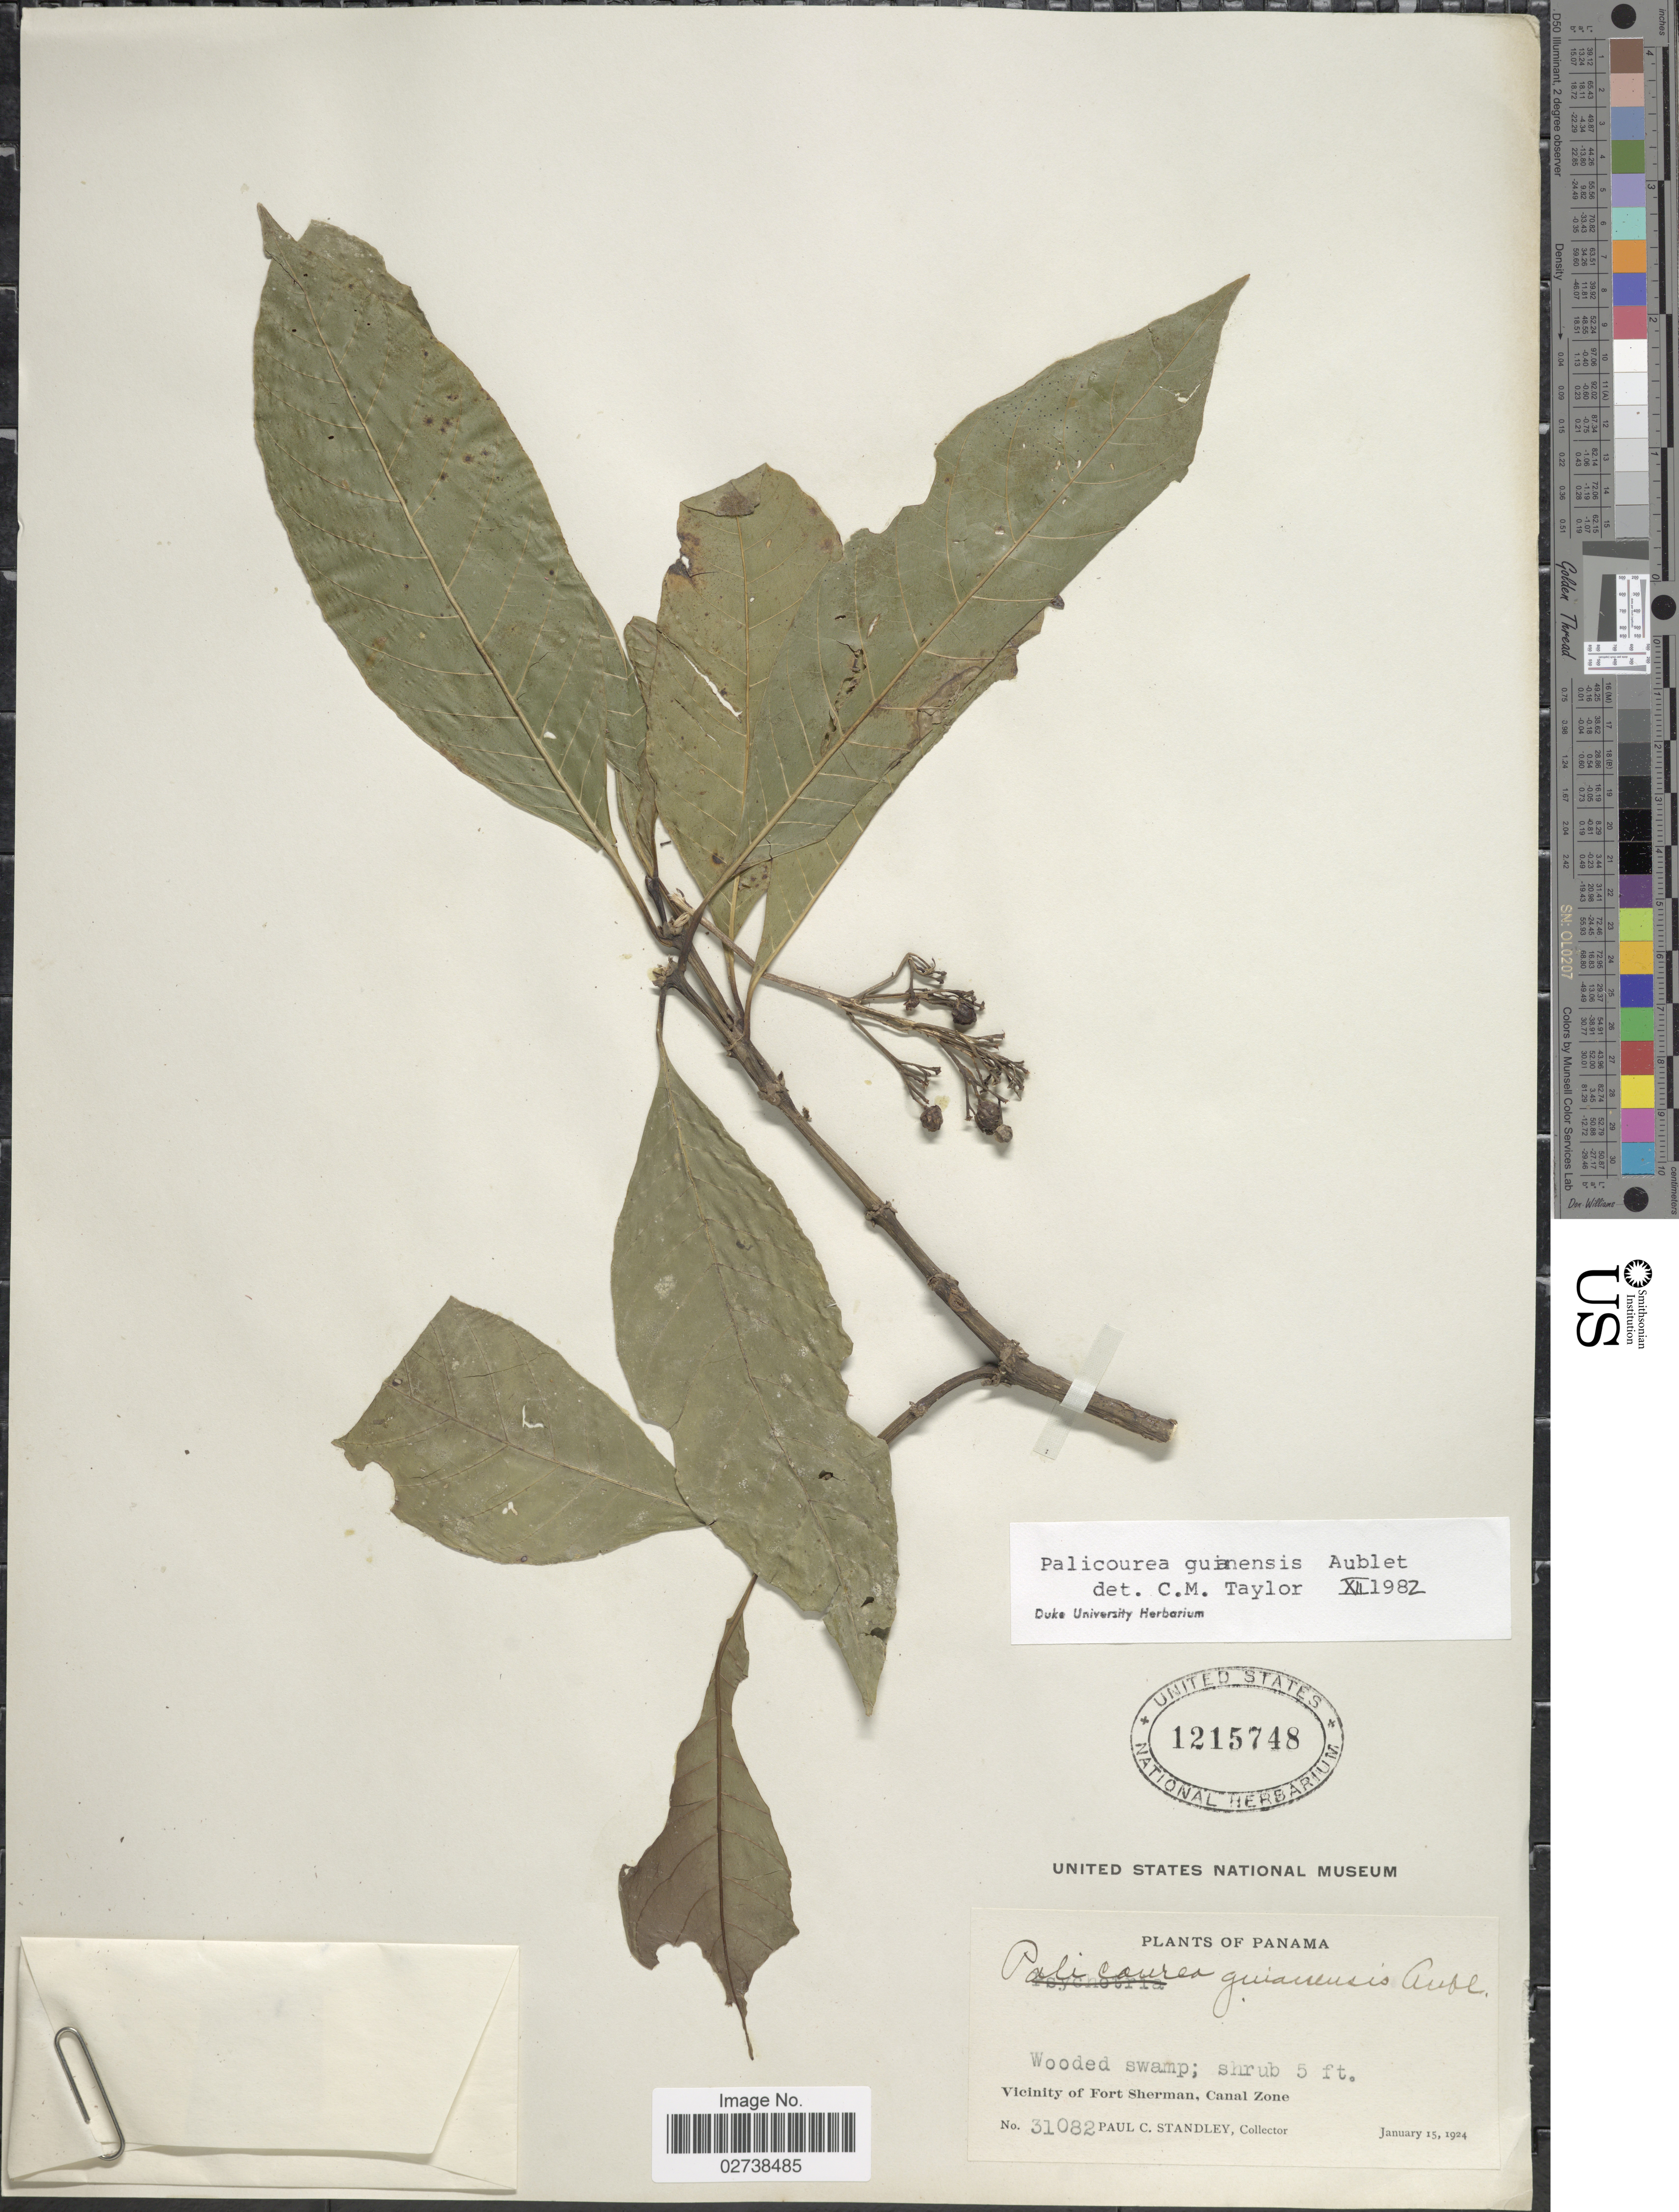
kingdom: Plantae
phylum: Tracheophyta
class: Magnoliopsida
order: Gentianales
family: Rubiaceae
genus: Palicourea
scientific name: Palicourea guianensis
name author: Aubl.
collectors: P. C. Standley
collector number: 31082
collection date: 1924-01-15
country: Panama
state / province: Colón / Panamá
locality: Vicinity of Fort Sherman, Canal Zone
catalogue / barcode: US 1215748